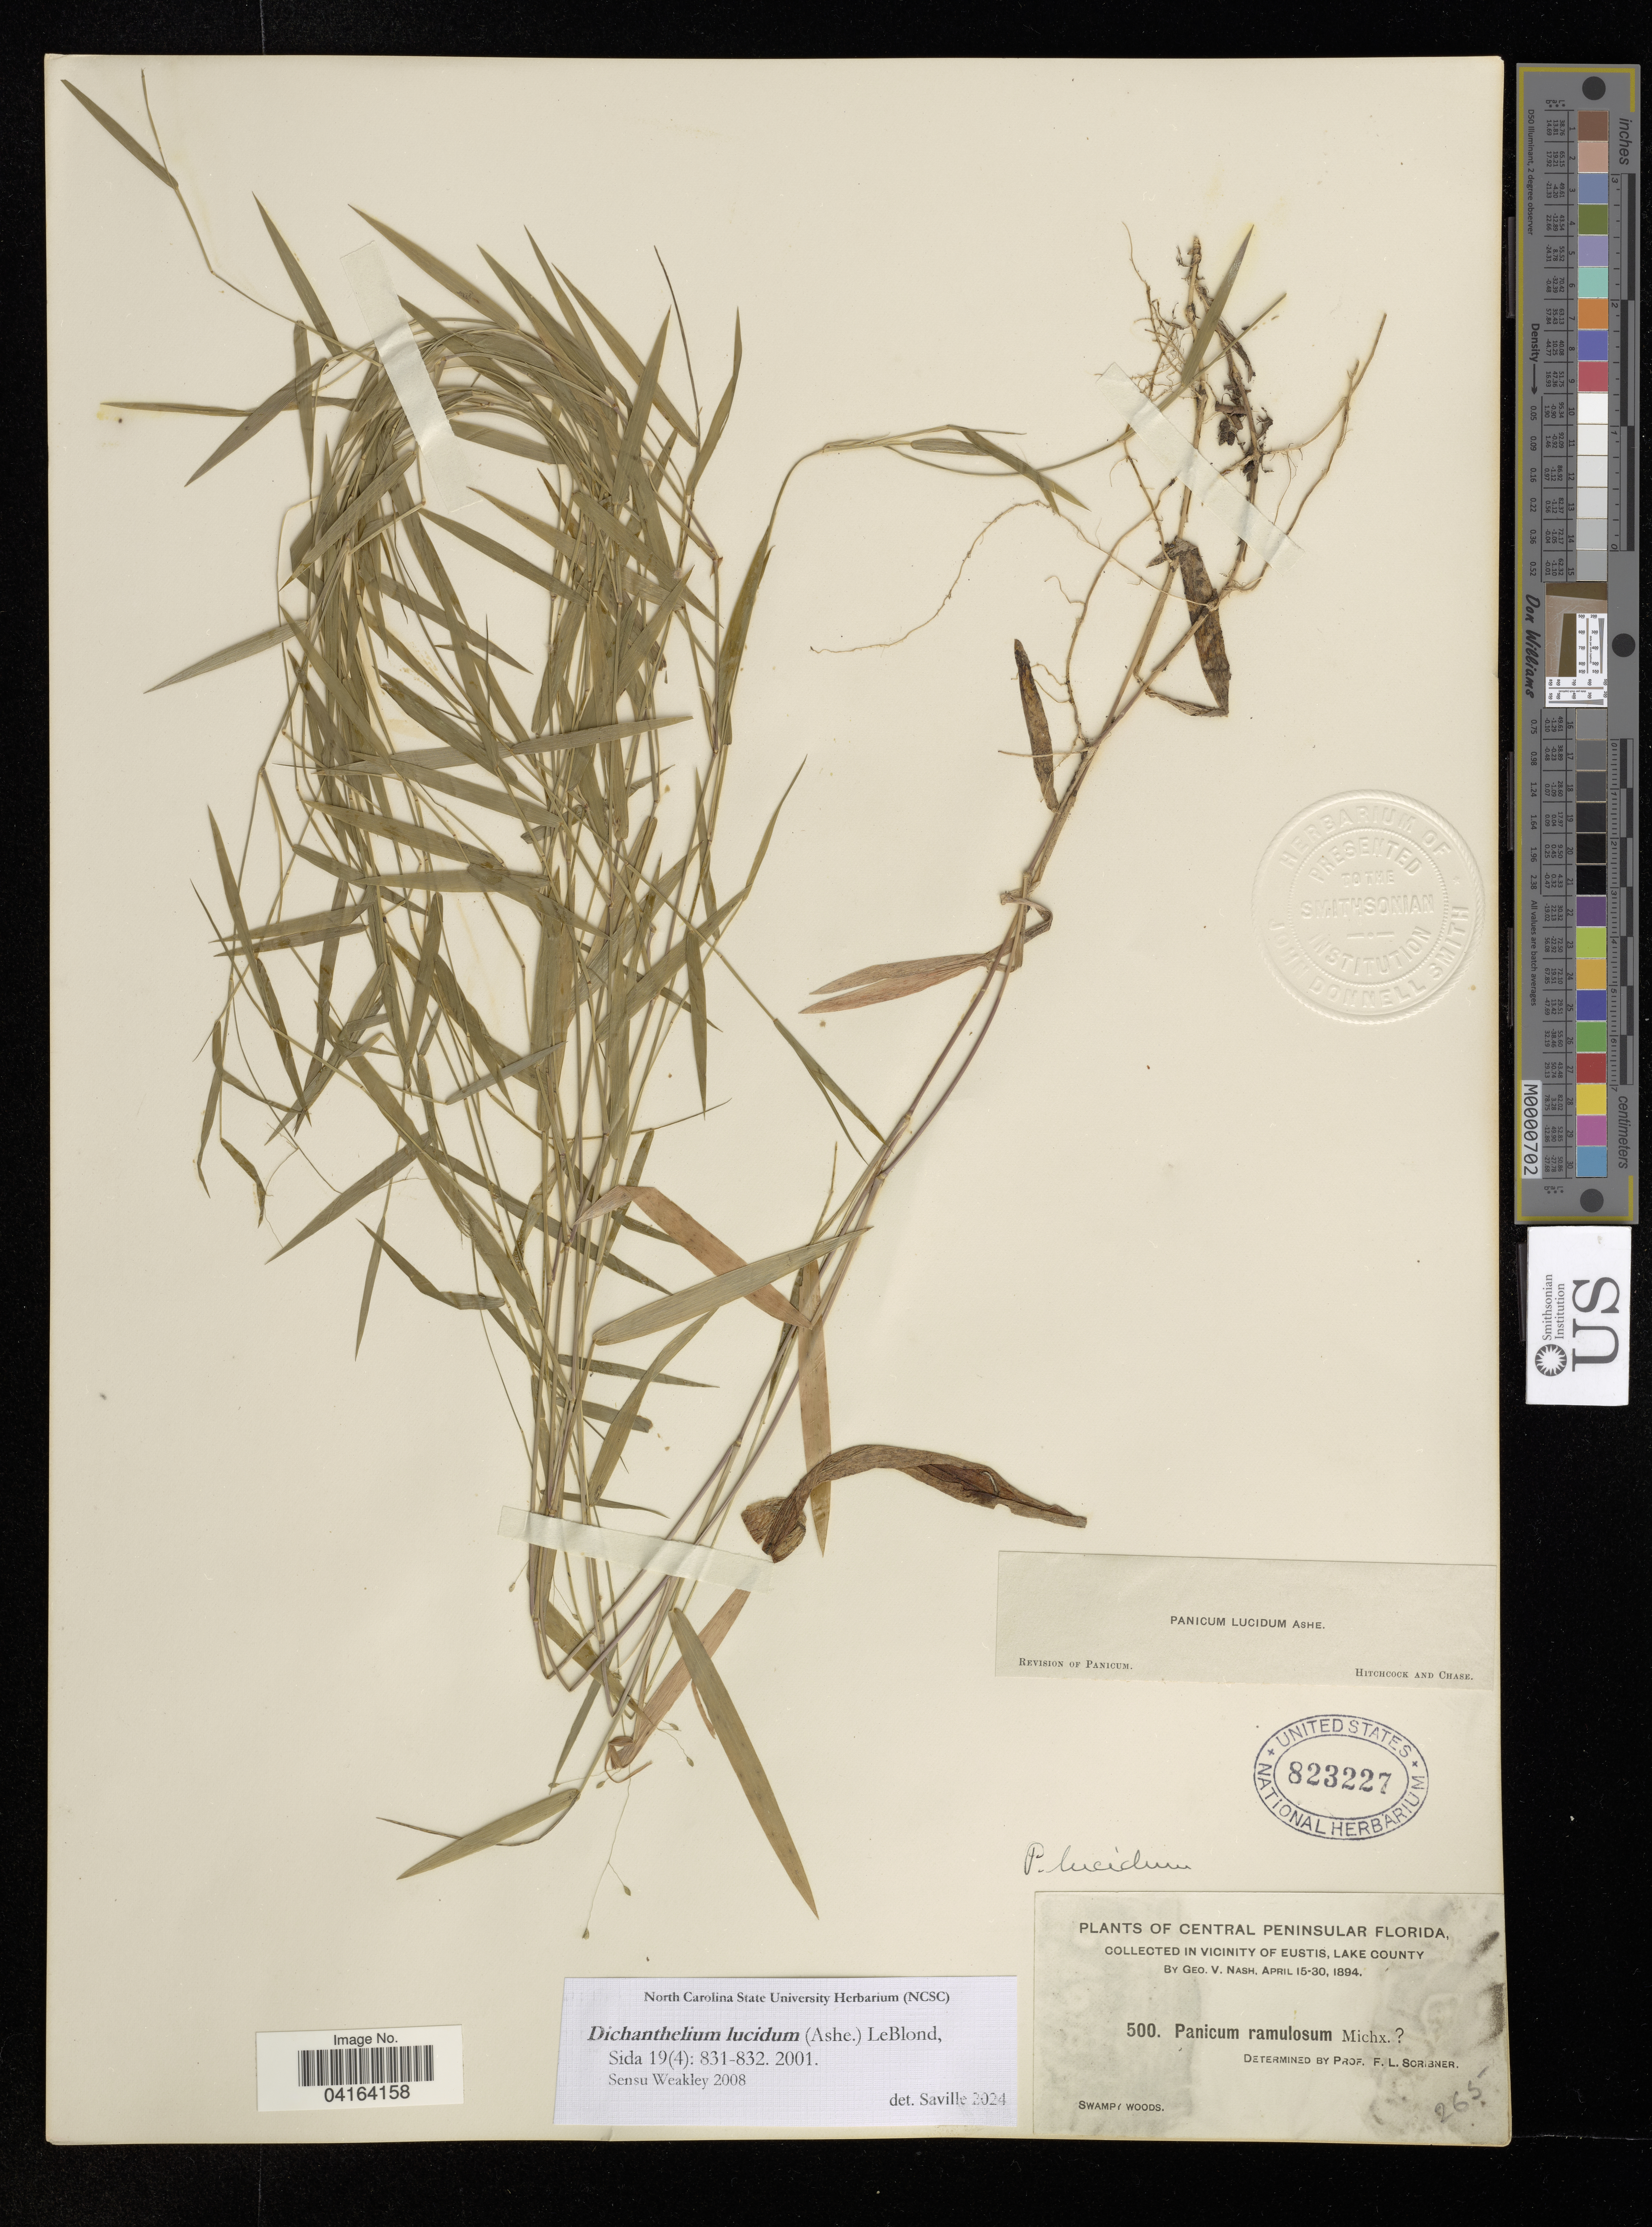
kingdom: Plantae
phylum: Tracheophyta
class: Liliopsida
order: Poales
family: Poaceae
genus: Dichanthelium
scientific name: Dichanthelium lucidum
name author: (Ashe) LeBlond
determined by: Saville, A. C., (NCSC), North Carolina State University (UNITED STATES)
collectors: G. V. Nash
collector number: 500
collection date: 1894-04-15/1894-04-30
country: United States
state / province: Florida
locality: Central Peninsular Florida, collected in vicinity of Eustis, Lake County.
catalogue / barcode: US 823227